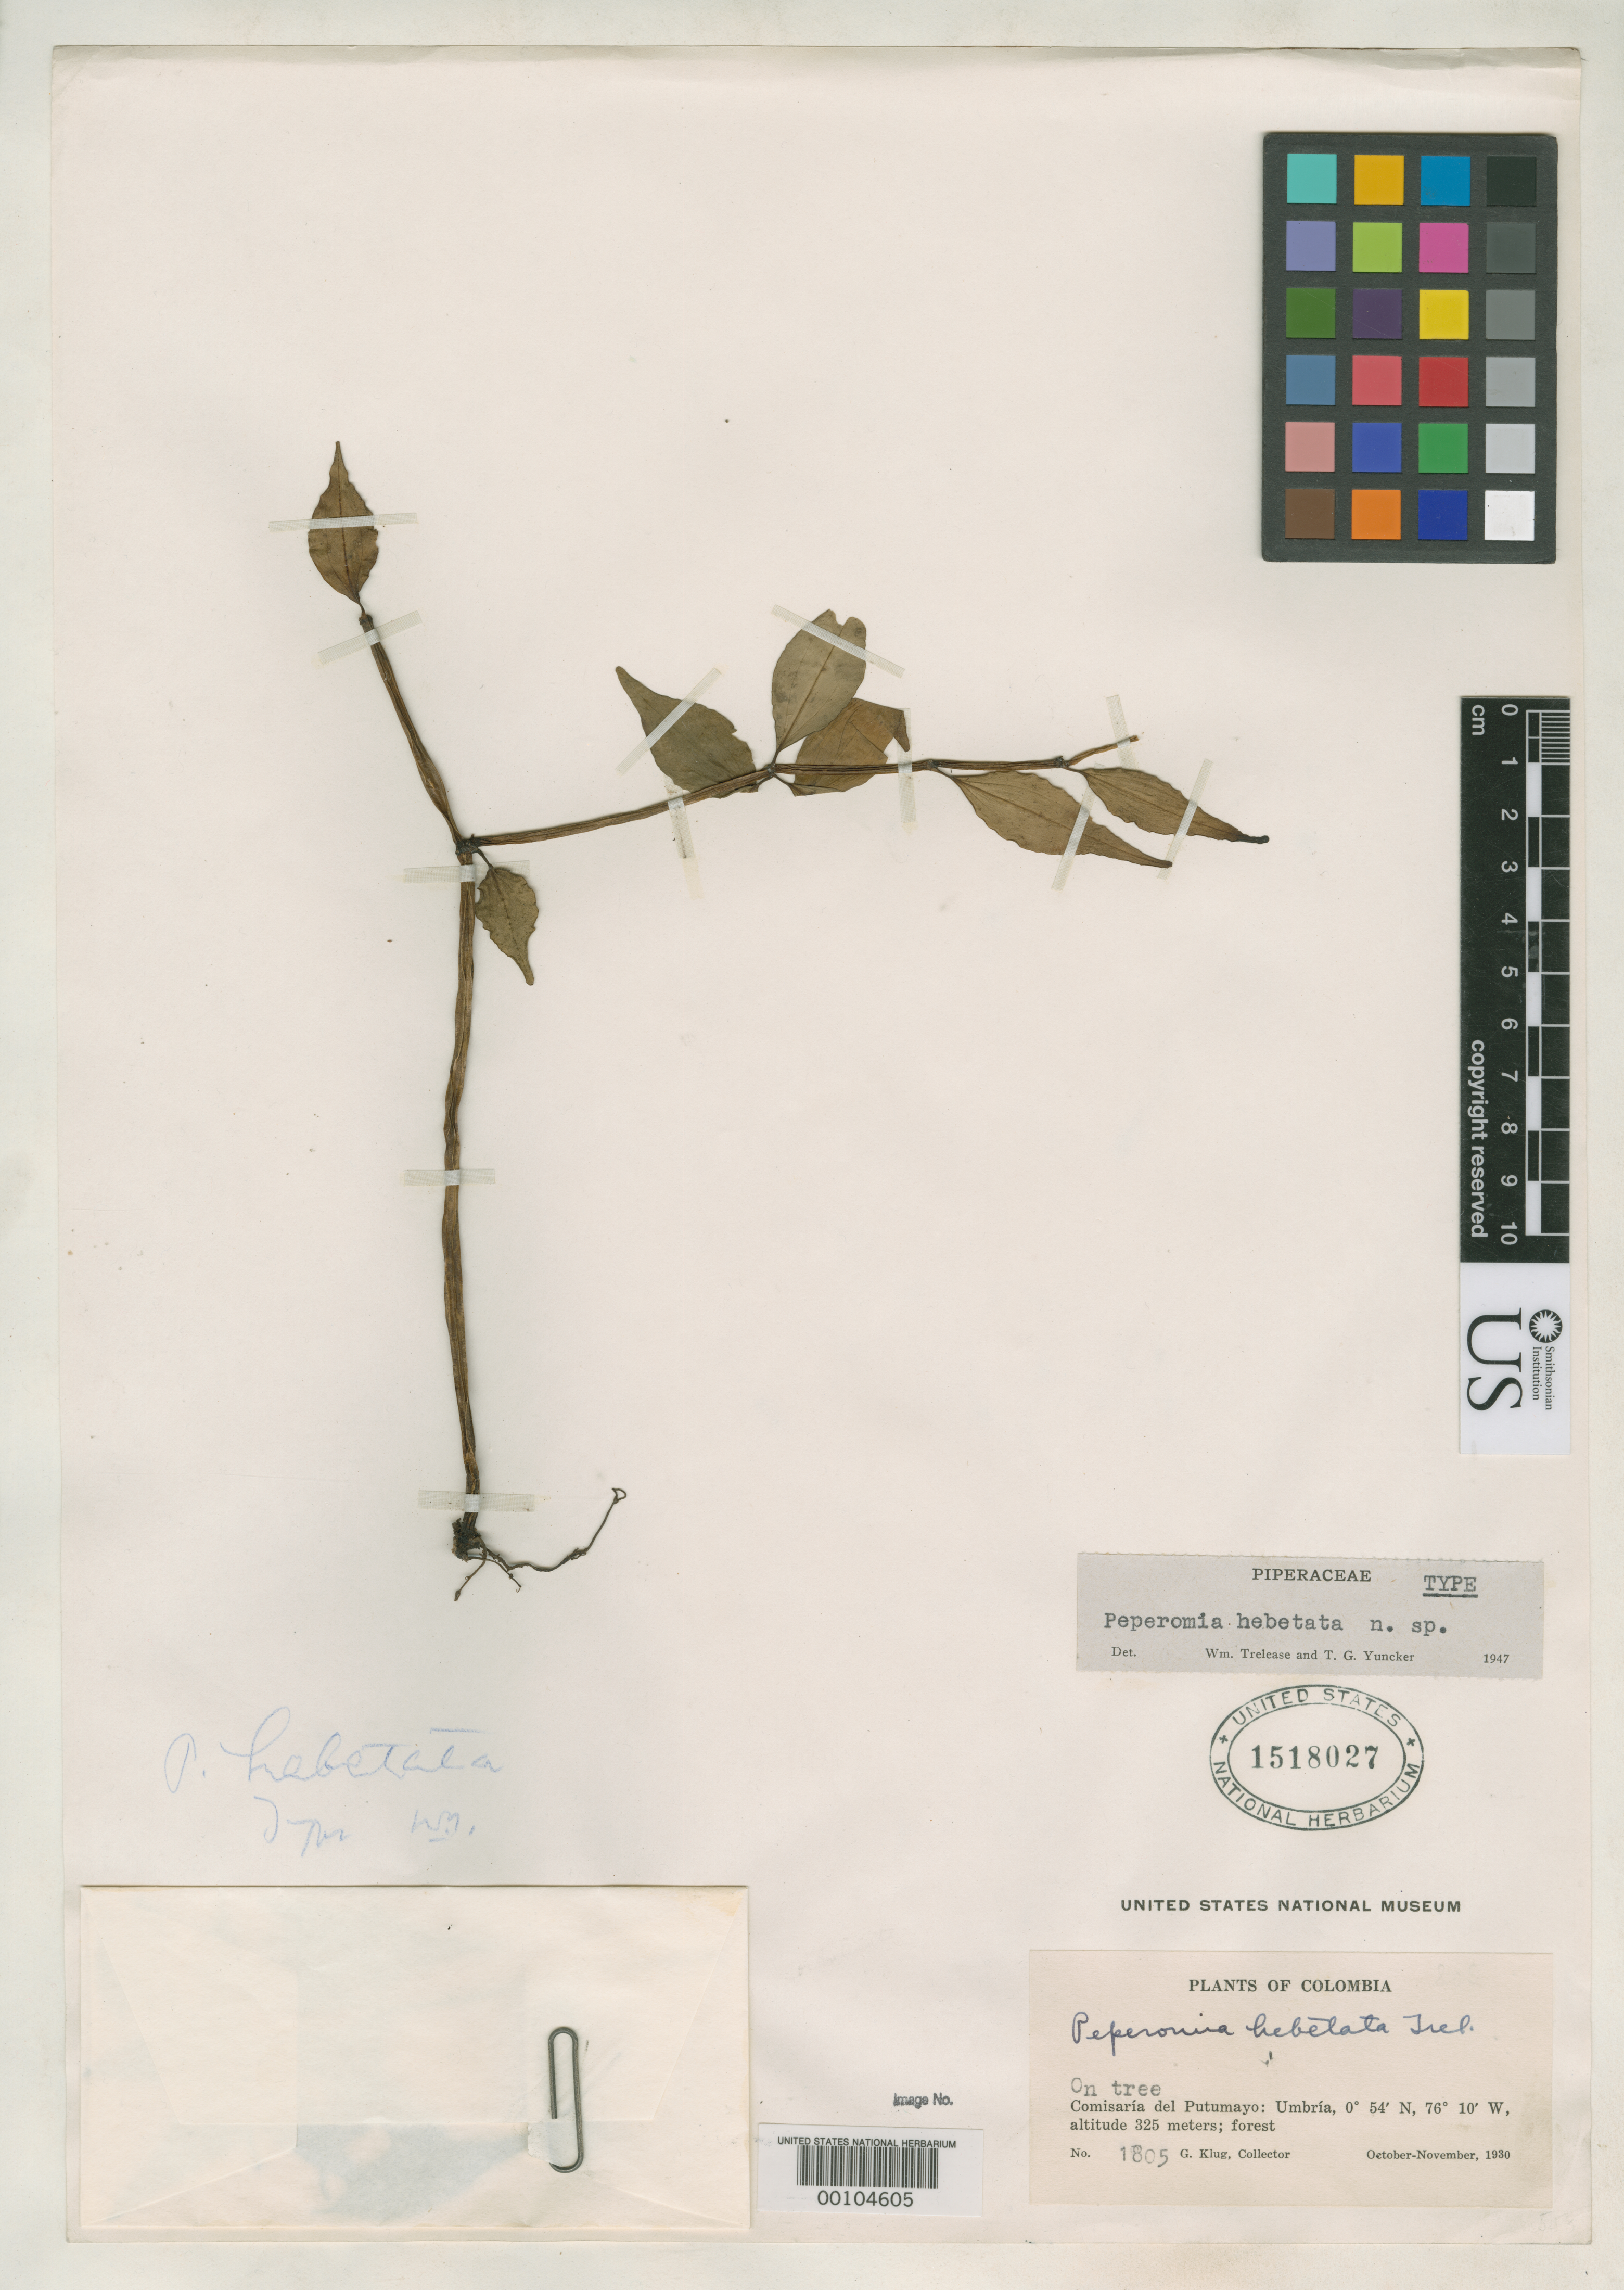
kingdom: Plantae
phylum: Tracheophyta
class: Magnoliopsida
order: Piperales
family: Piperaceae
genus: Peperomia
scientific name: Peperomia hebetata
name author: Trel. & Yunck.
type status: Holotype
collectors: G. Klug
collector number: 1805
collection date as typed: Oct 1930 to -- Nov 1930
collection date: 1930-10/1930-11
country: Colombia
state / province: Putumayo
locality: Umbria.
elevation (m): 325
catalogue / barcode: US 1518027